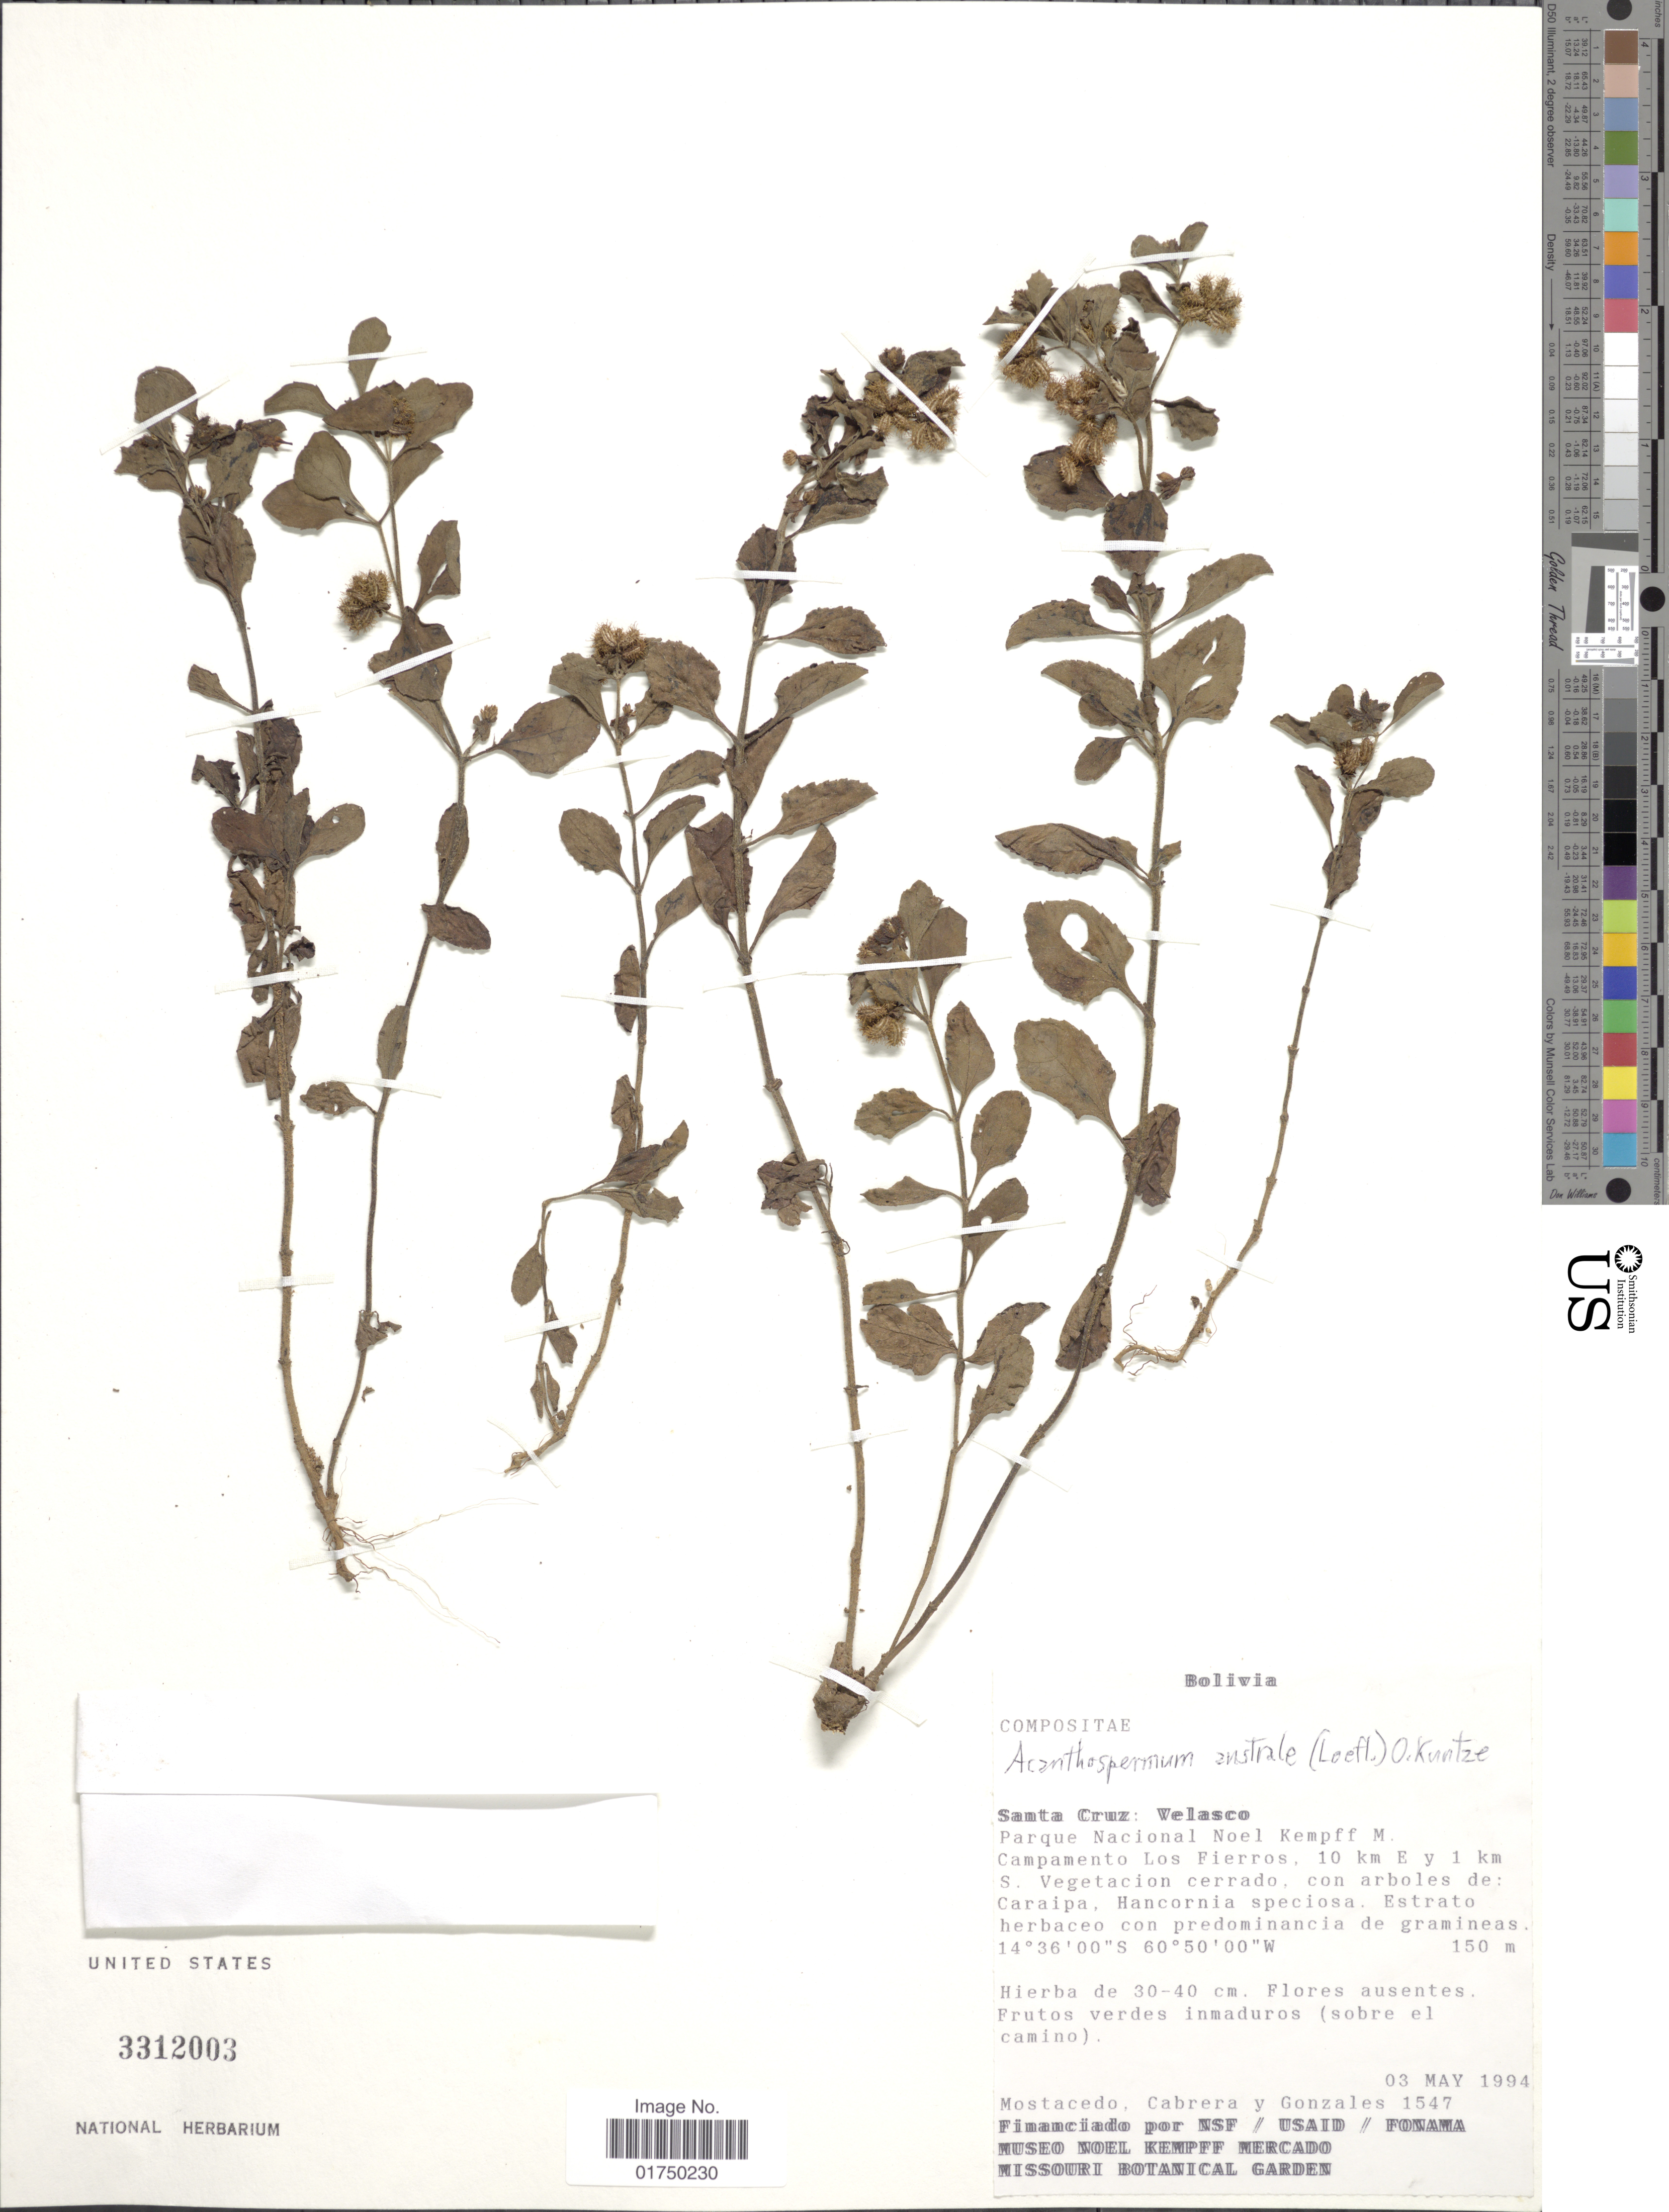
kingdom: Plantae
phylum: Tracheophyta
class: Magnoliopsida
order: Asterales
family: Asteraceae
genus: Acanthospermum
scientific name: Acanthospermum australe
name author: (Loefl.) Kuntze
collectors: Mostacedo, --, Cabrera, -- & Gonzales, --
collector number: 1547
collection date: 1994-05-03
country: Bolivia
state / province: Santa Cruz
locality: Santa Cruz: Velasco. Parque Nacional Noel Kempff M. Campamento Los Fierros, 10 km E y 1 km S. Vegetacion cerrado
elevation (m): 150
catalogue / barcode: US 3312003